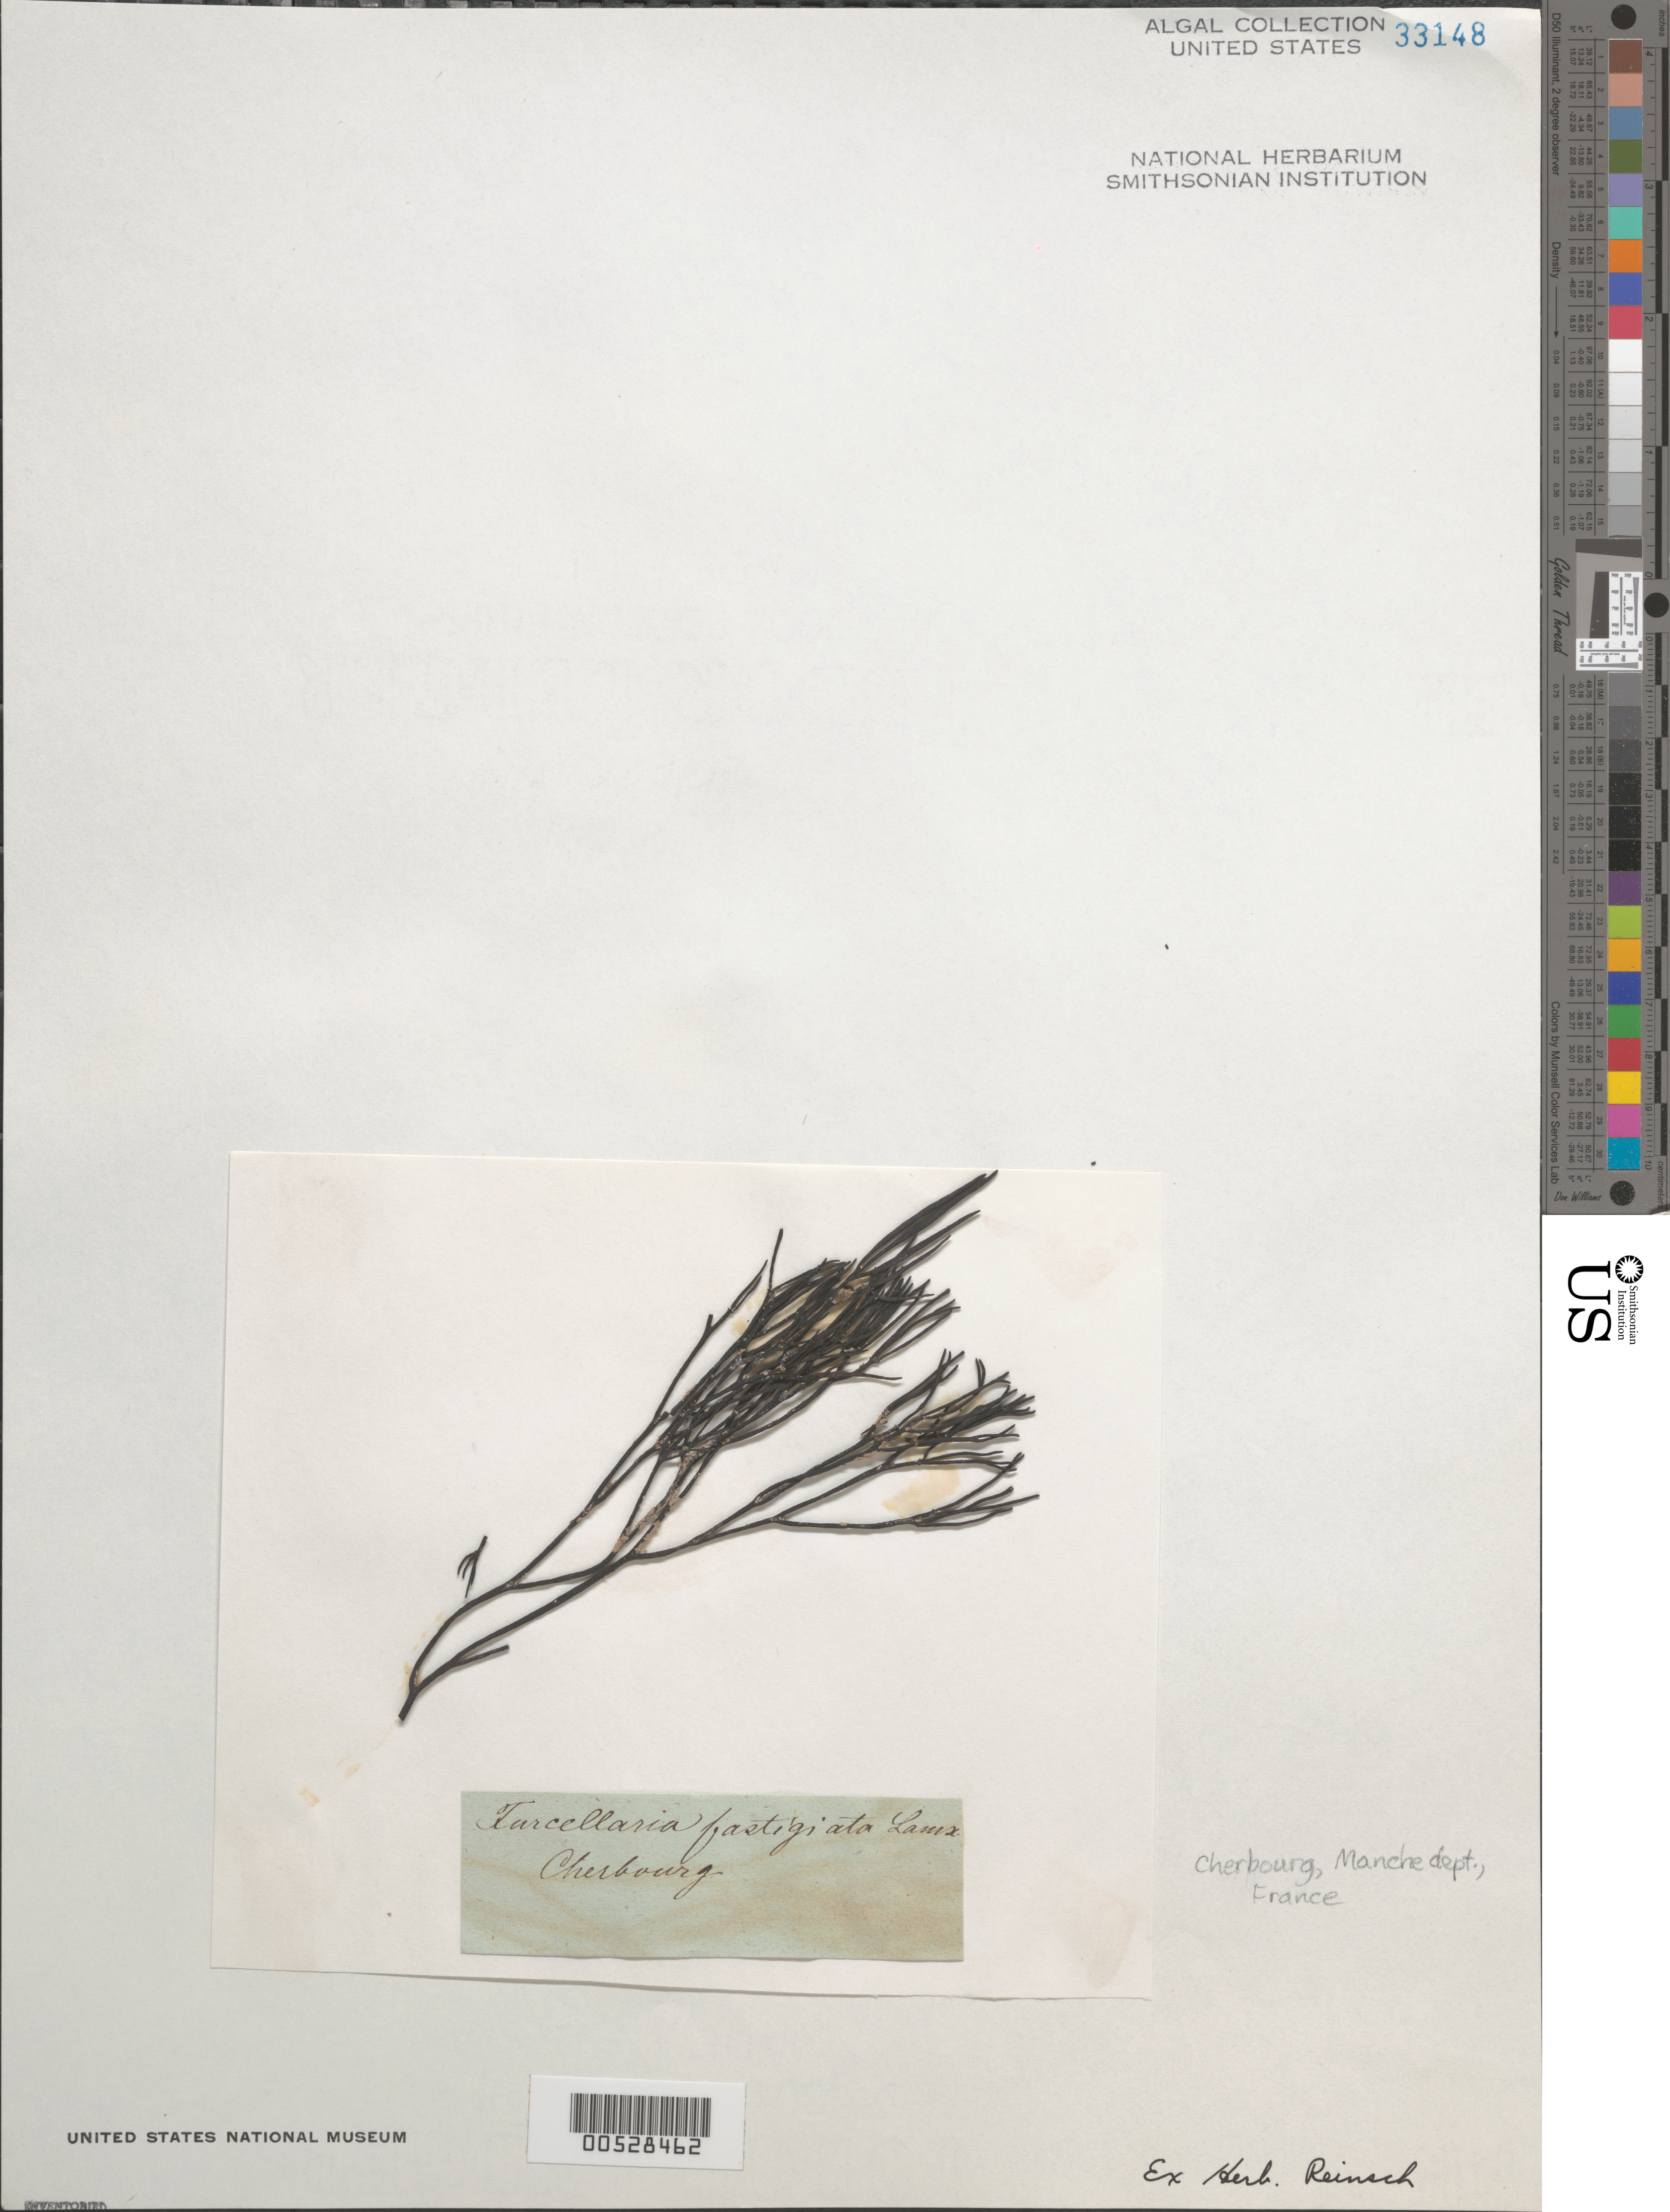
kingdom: Plantae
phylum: Rhodophyta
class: Florideophyceae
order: Gigartinales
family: Furcellariaceae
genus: Furcellaria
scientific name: Furcellaria lumbricalis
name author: (Hudson) J.V.Lamouroux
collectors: P.F. Reinsch (herbarium)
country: France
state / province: Normandie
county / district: Manche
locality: Cherbourg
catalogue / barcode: US 33148